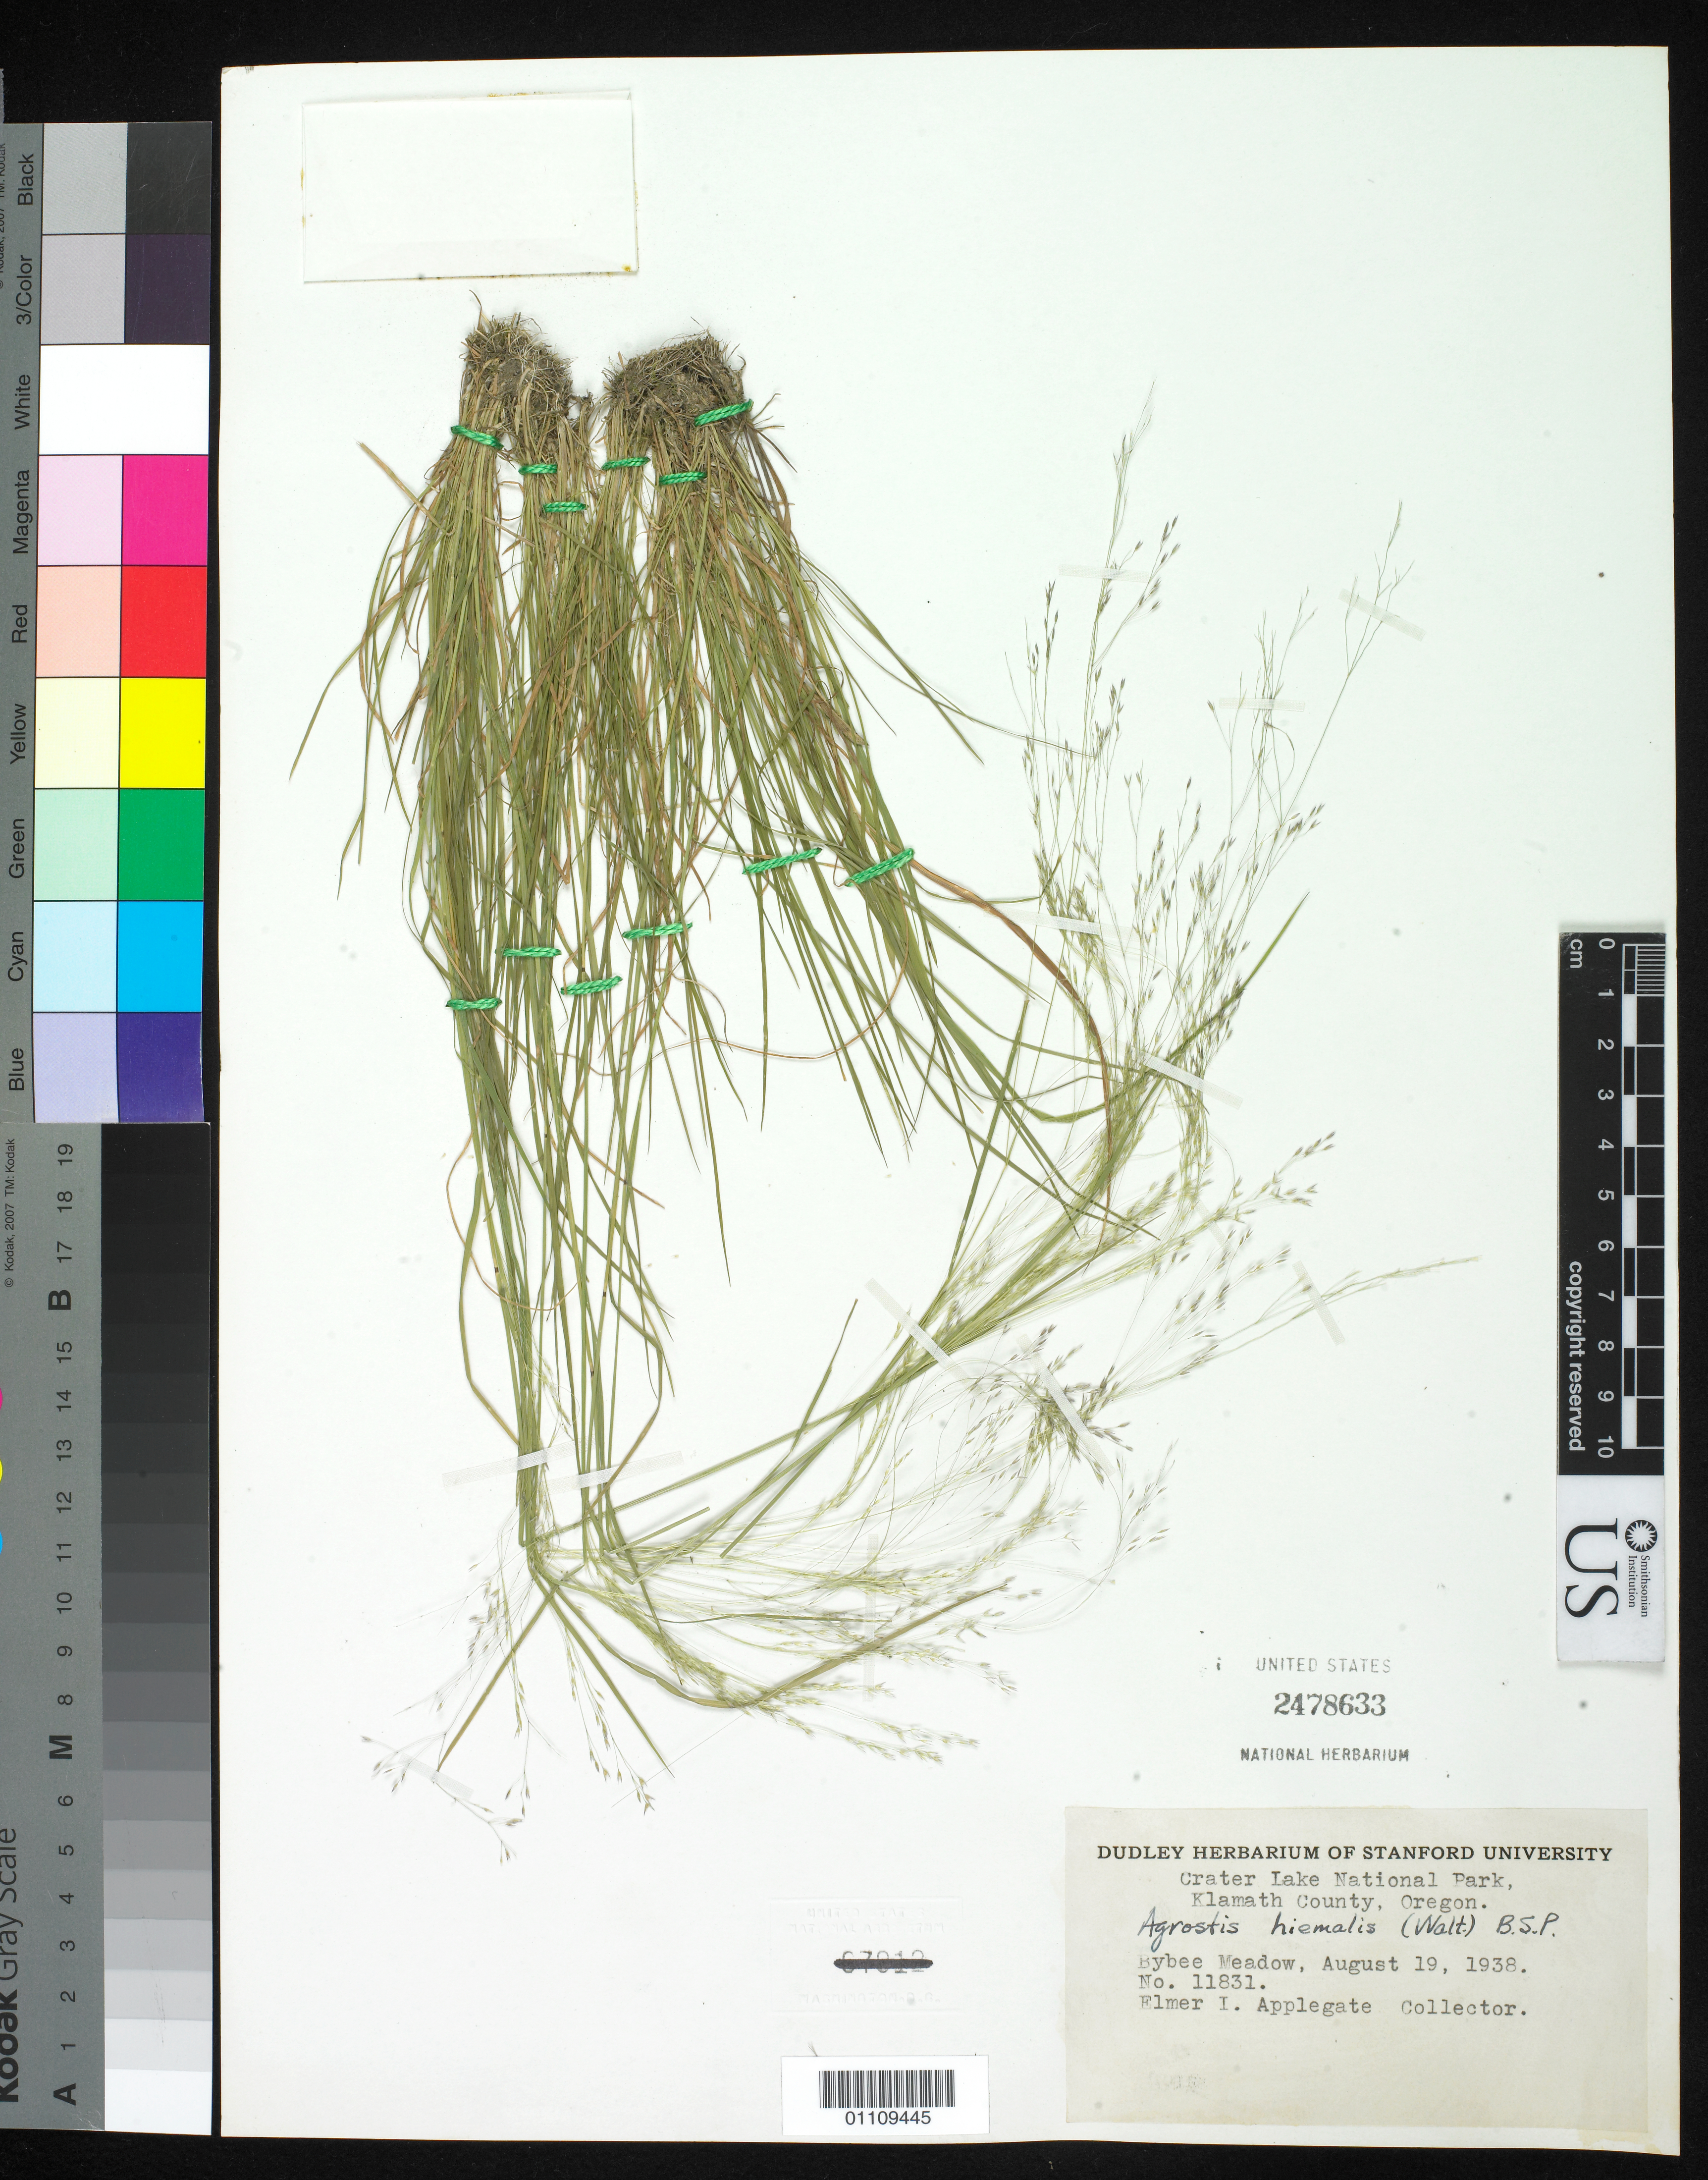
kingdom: Plantae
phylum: Tracheophyta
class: Liliopsida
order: Poales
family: Poaceae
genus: Agrostis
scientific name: Agrostis hiemalis (Walter) Britton et al., orth. var.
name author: (Walter) Britton et al.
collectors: E. I. Applegate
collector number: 11831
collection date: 1938-08-19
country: United States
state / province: Oregon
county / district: Klamath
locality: Crater Lake National Park. Bybee Meadow.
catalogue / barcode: US 2478633